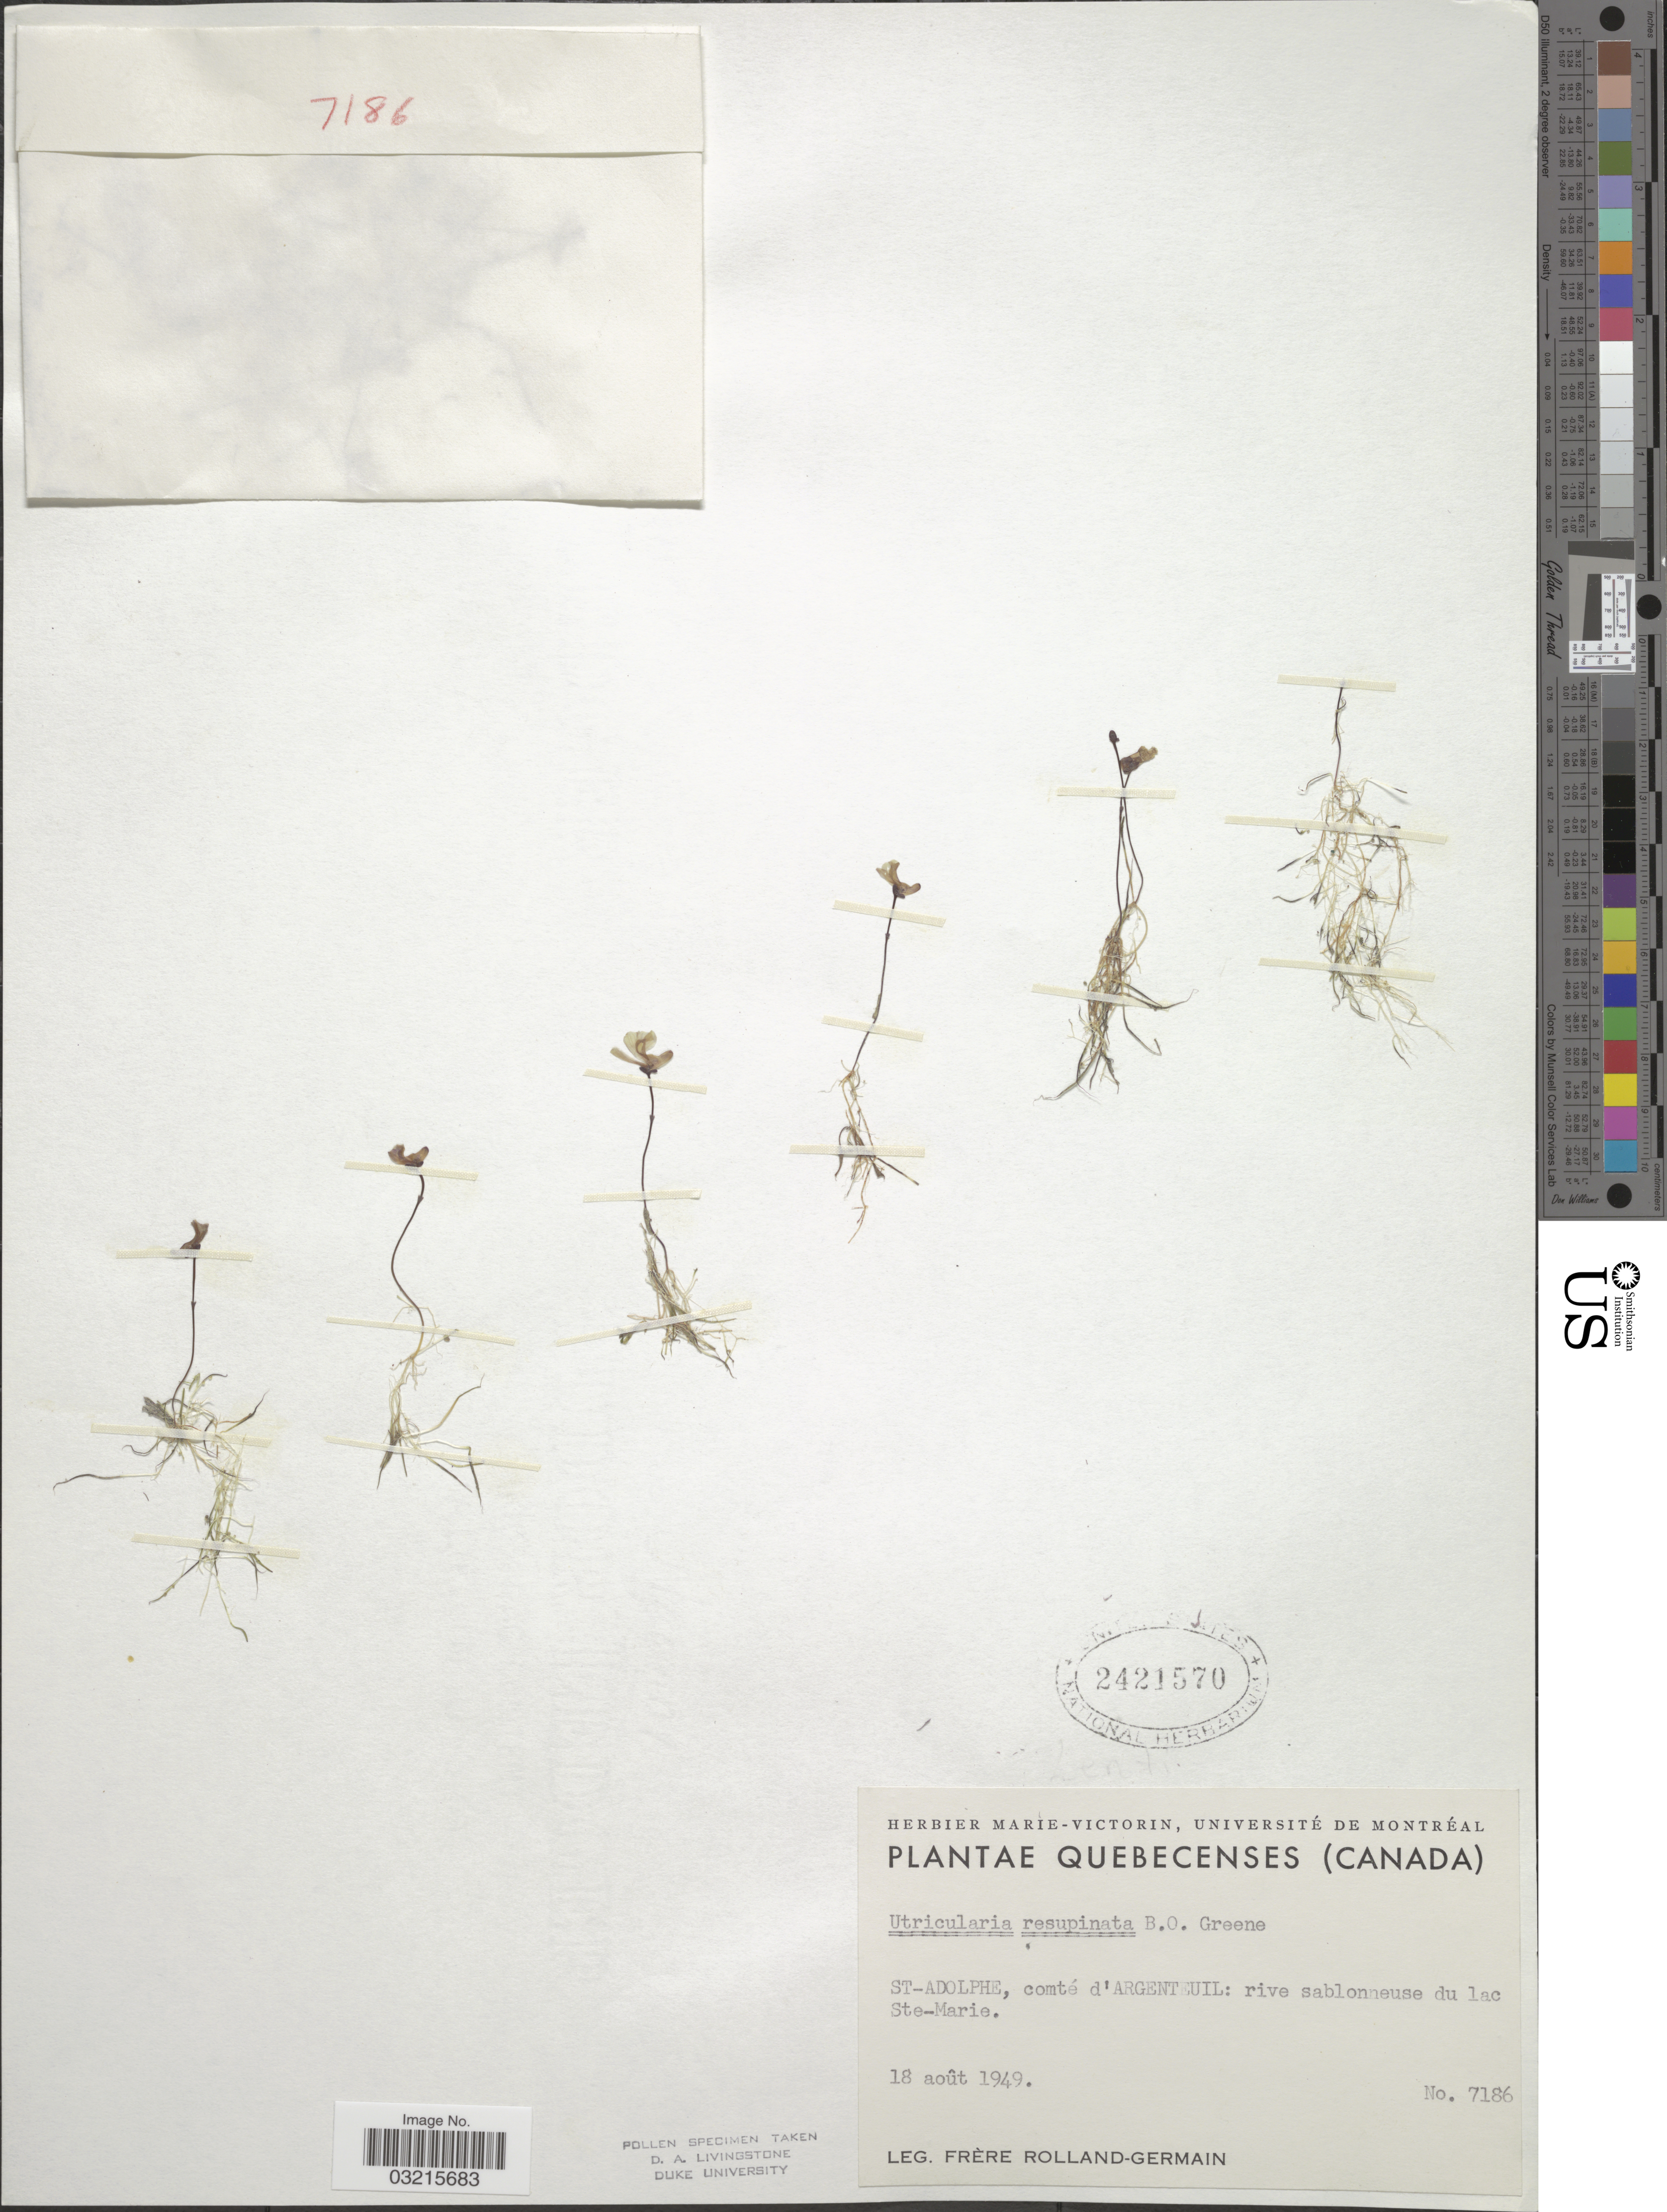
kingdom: Plantae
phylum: Tracheophyta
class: Magnoliopsida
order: Lamiales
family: Lentibulariaceae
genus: Utricularia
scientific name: Utricularia resupinata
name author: B.D. Greene ex Bigelow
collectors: Rolland-Germain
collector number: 7186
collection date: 1949-08-18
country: Canada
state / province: Quebec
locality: Quebecenses, St-Adolphe, comté d'Argenteuil: rive sablonneuse du lac Ste-Marie.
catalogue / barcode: US 2421570